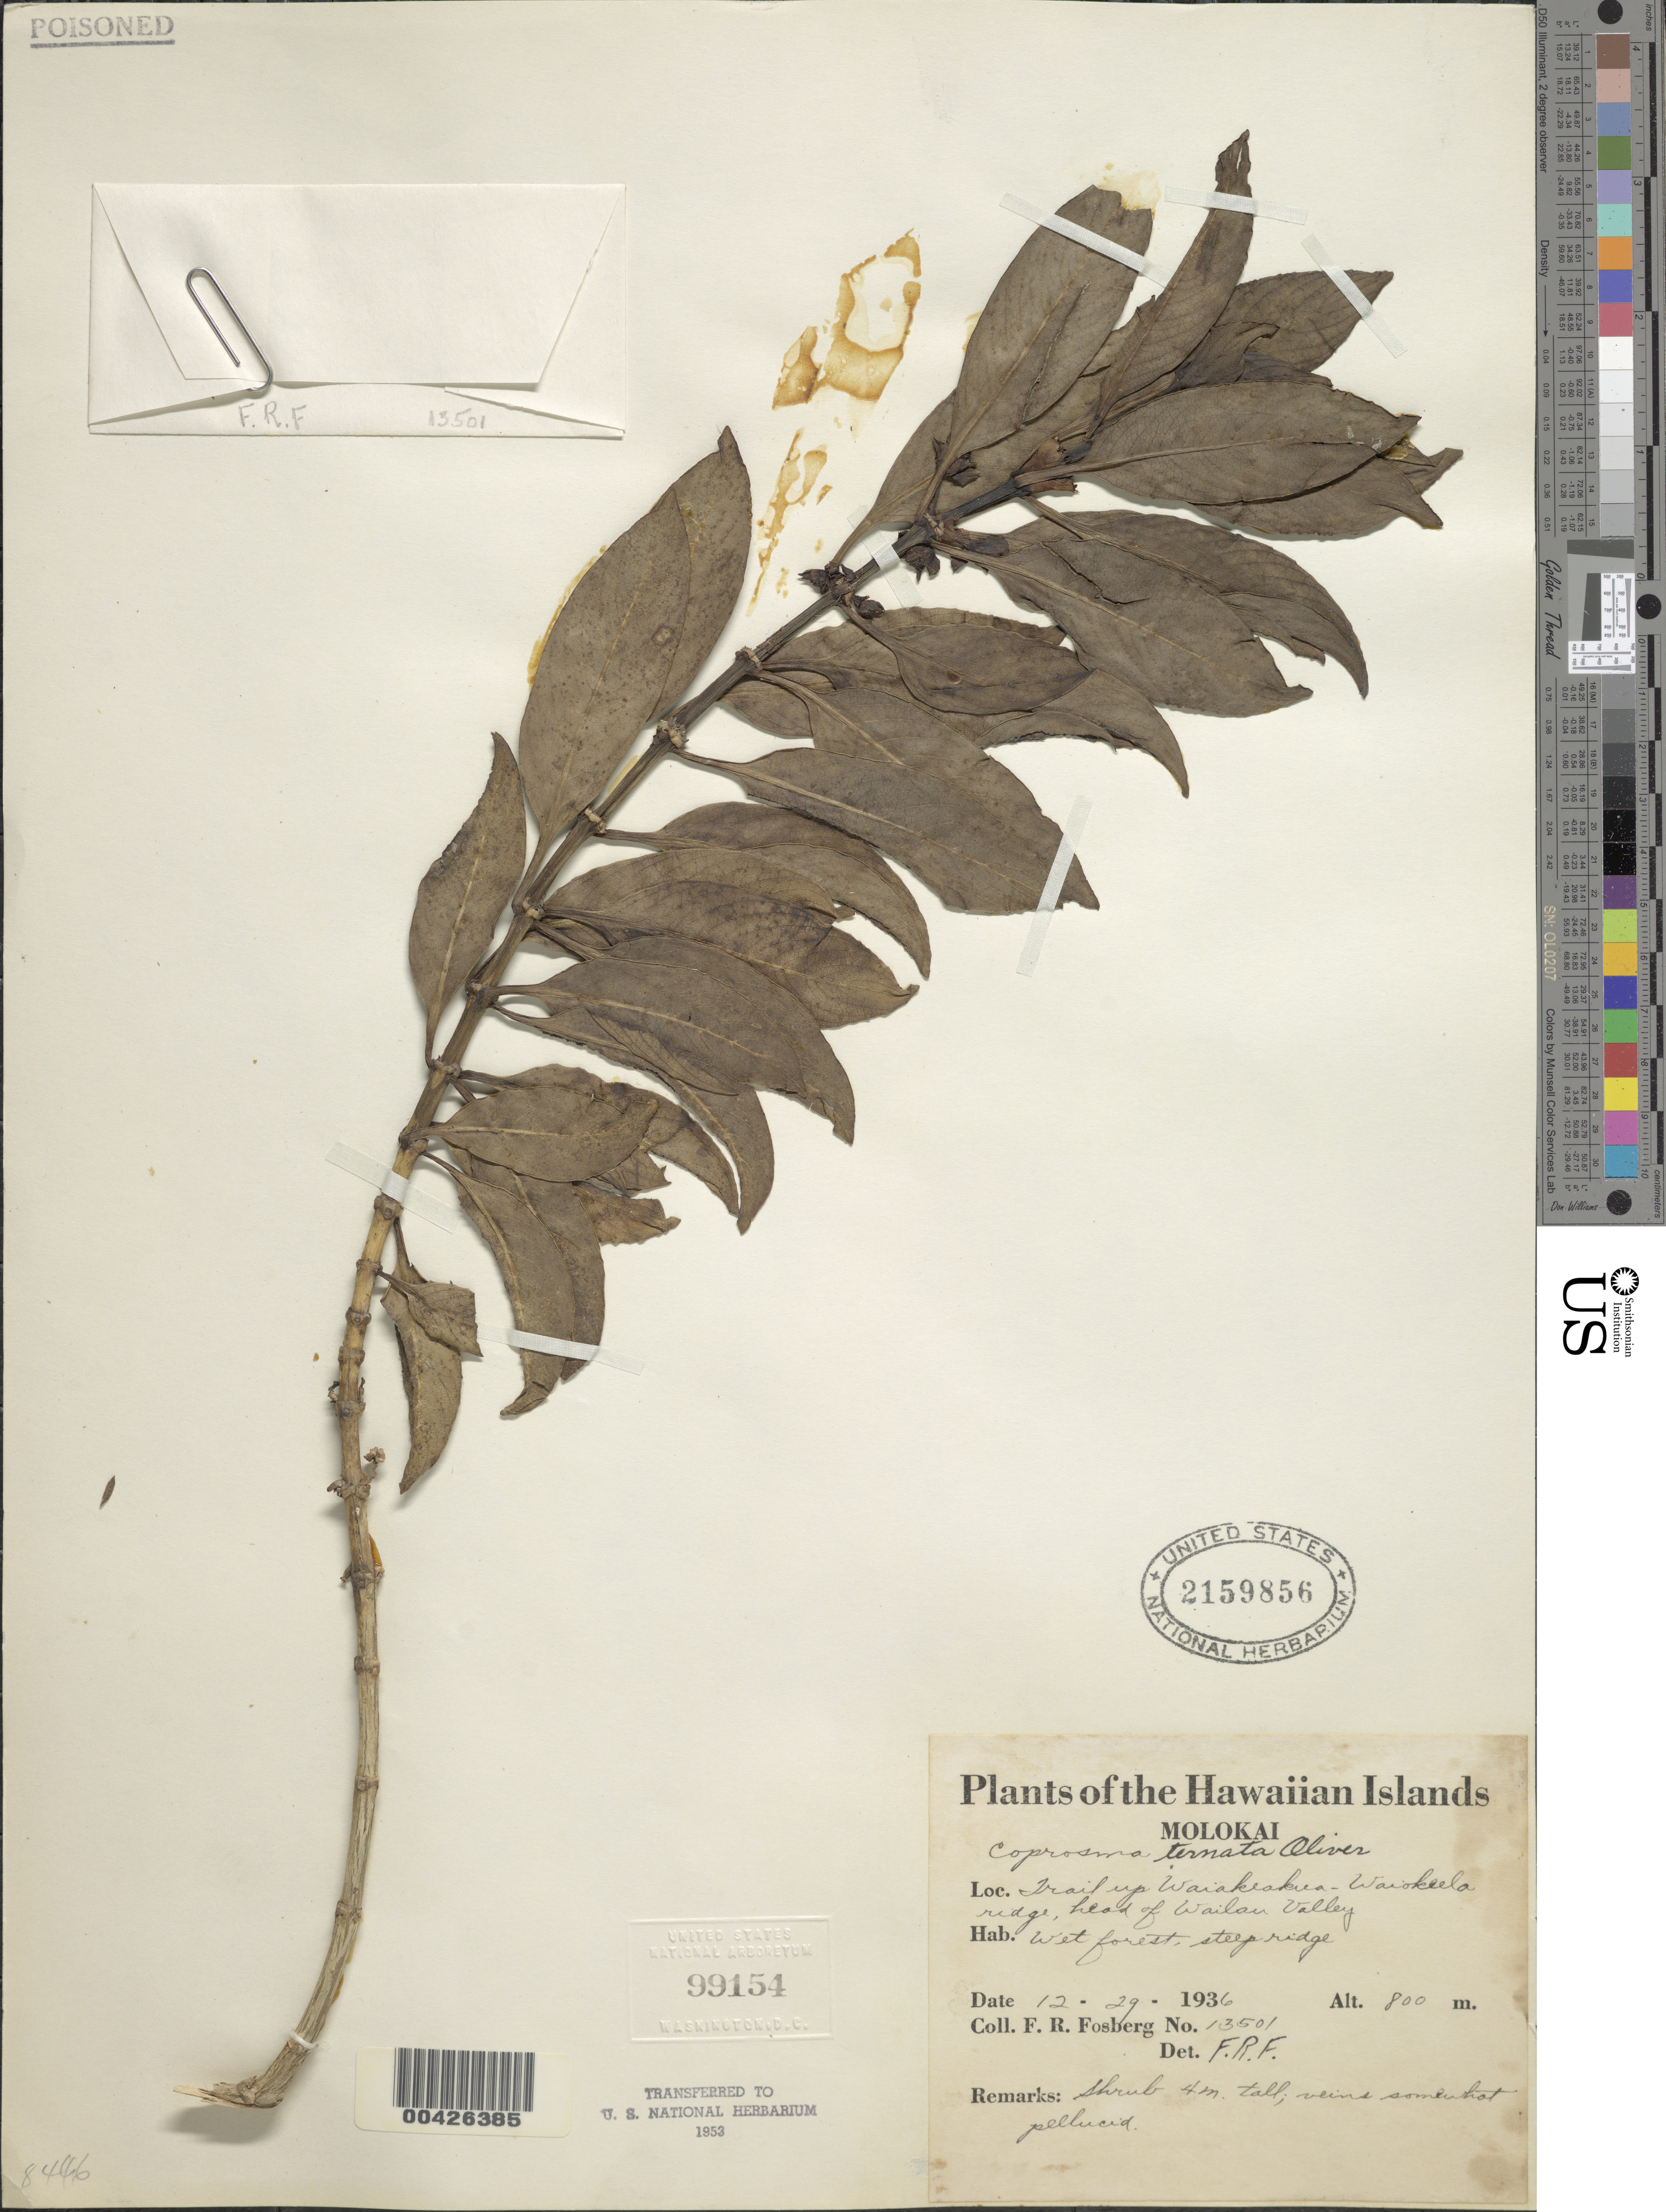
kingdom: Plantae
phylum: Tracheophyta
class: Magnoliopsida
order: Gentianales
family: Rubiaceae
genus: Coprosma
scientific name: Coprosma ternata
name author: W.R.B. Oliv.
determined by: Fosberg, F. R.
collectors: F. R. Fosberg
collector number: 13501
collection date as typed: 29 Dec 1936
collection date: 1936-12-29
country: United States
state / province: Hawaii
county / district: Maui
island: Moloka'i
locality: Trail up Waiakeakea-Waiokeela ridge, Head of Wailau Valley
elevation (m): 800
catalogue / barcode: US 2159856